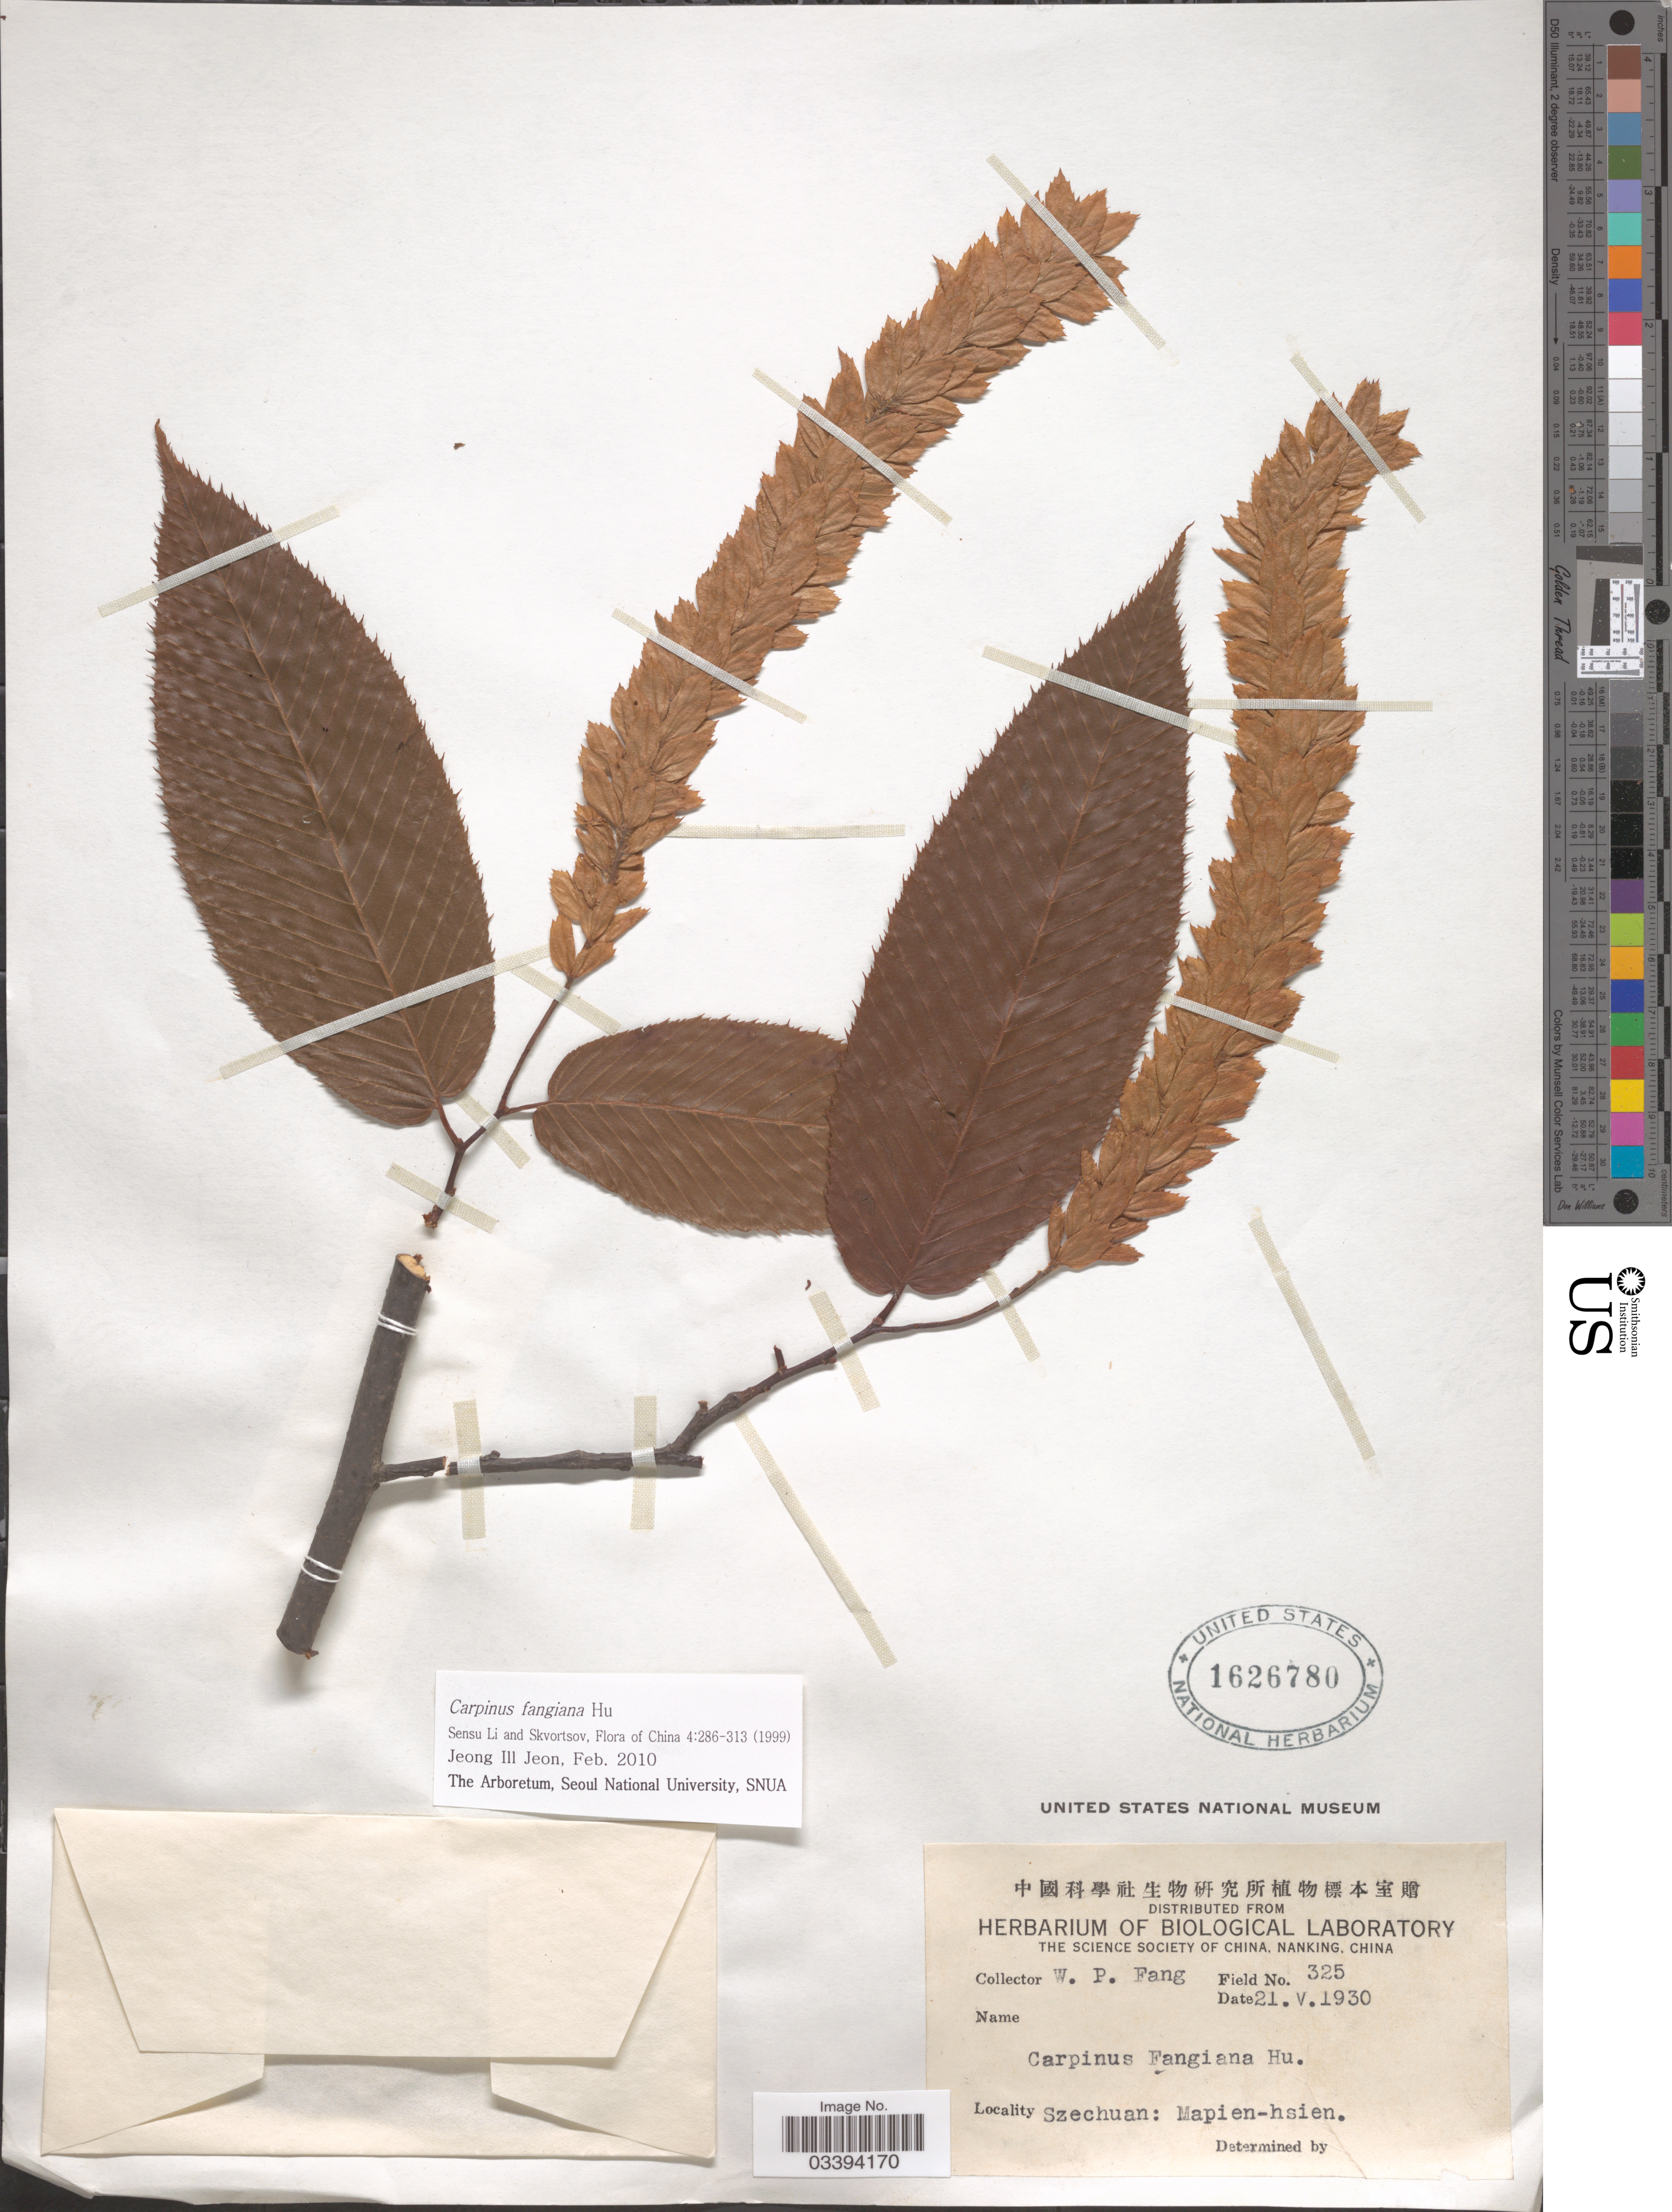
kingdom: Plantae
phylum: Tracheophyta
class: Magnoliopsida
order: Fagales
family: Betulaceae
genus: Carpinus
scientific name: Carpinus fargesiana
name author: H.J.P. Winkl.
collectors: W. P. Fang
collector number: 325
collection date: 1930-05-21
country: China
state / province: Sichuan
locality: Szechuan: Mapien-hsien.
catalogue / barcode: US 1626780